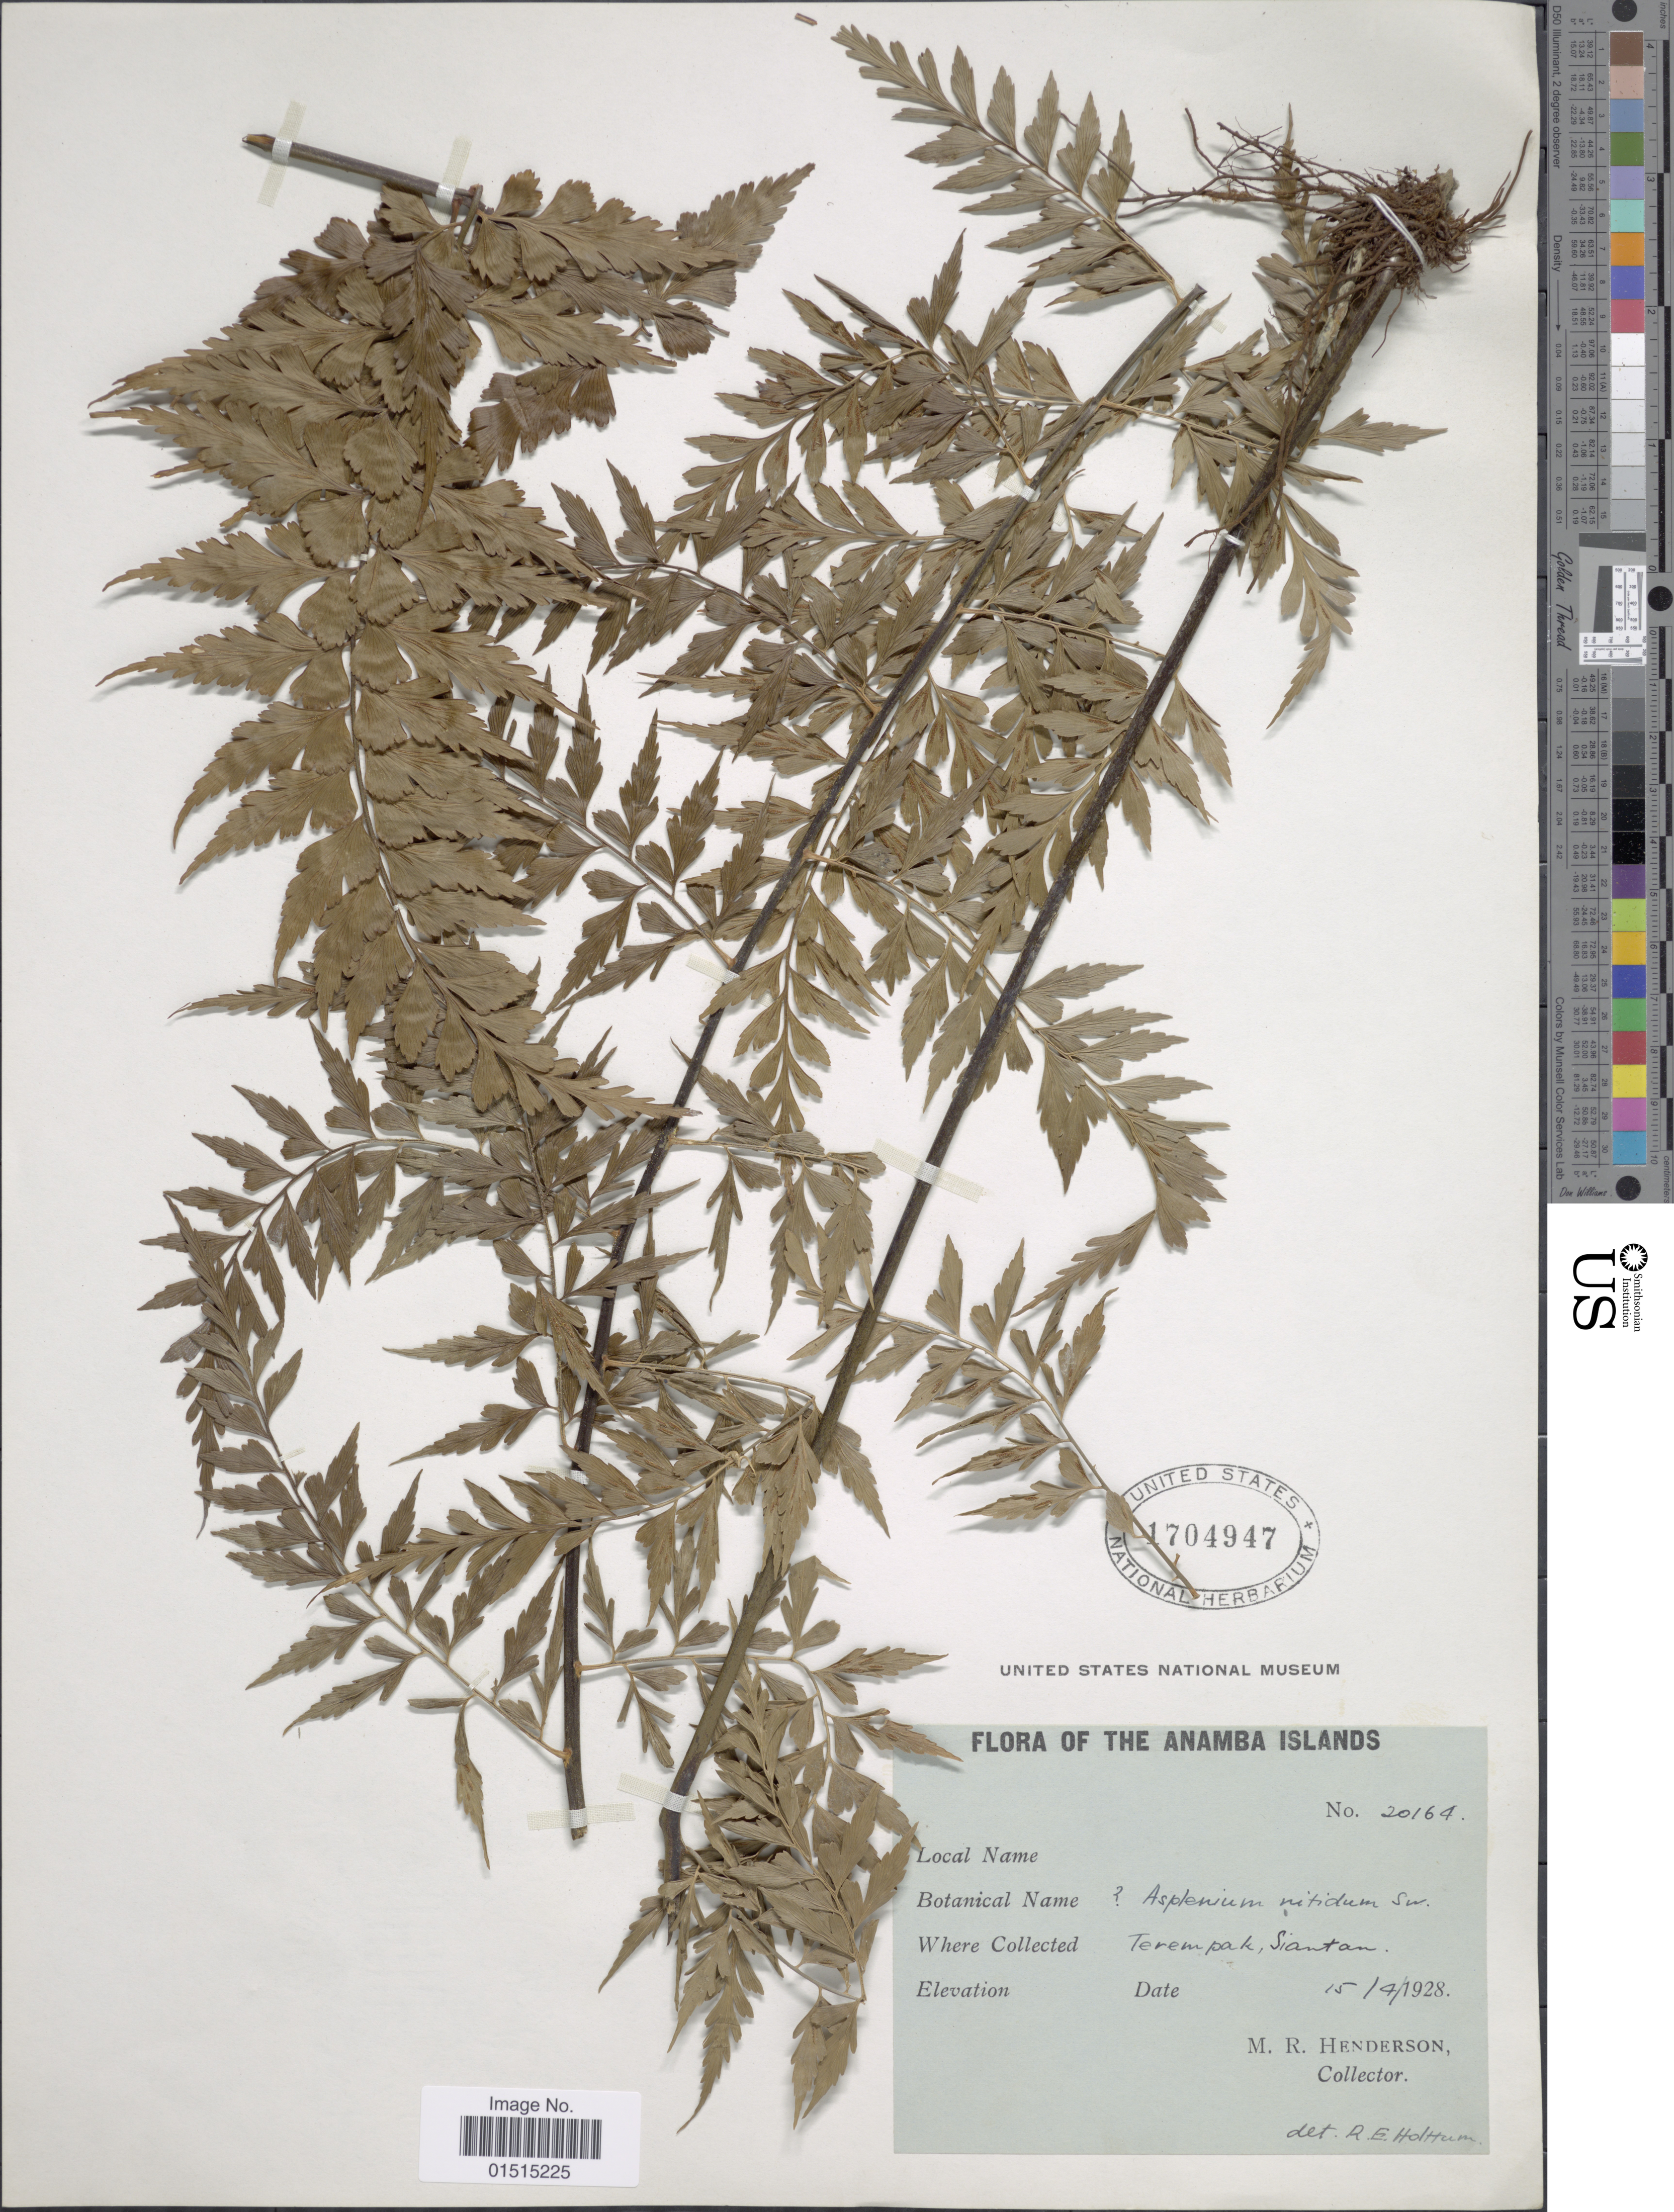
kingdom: Plantae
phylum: Tracheophyta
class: Polypodiopsida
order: Polypodiales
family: Aspleniaceae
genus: Asplenium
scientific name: Asplenium nitidum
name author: Sw.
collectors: M. Henderson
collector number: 20164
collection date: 1928-04-15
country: Indonesia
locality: Anamba Island, Terempak, Siantan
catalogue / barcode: US 1704947